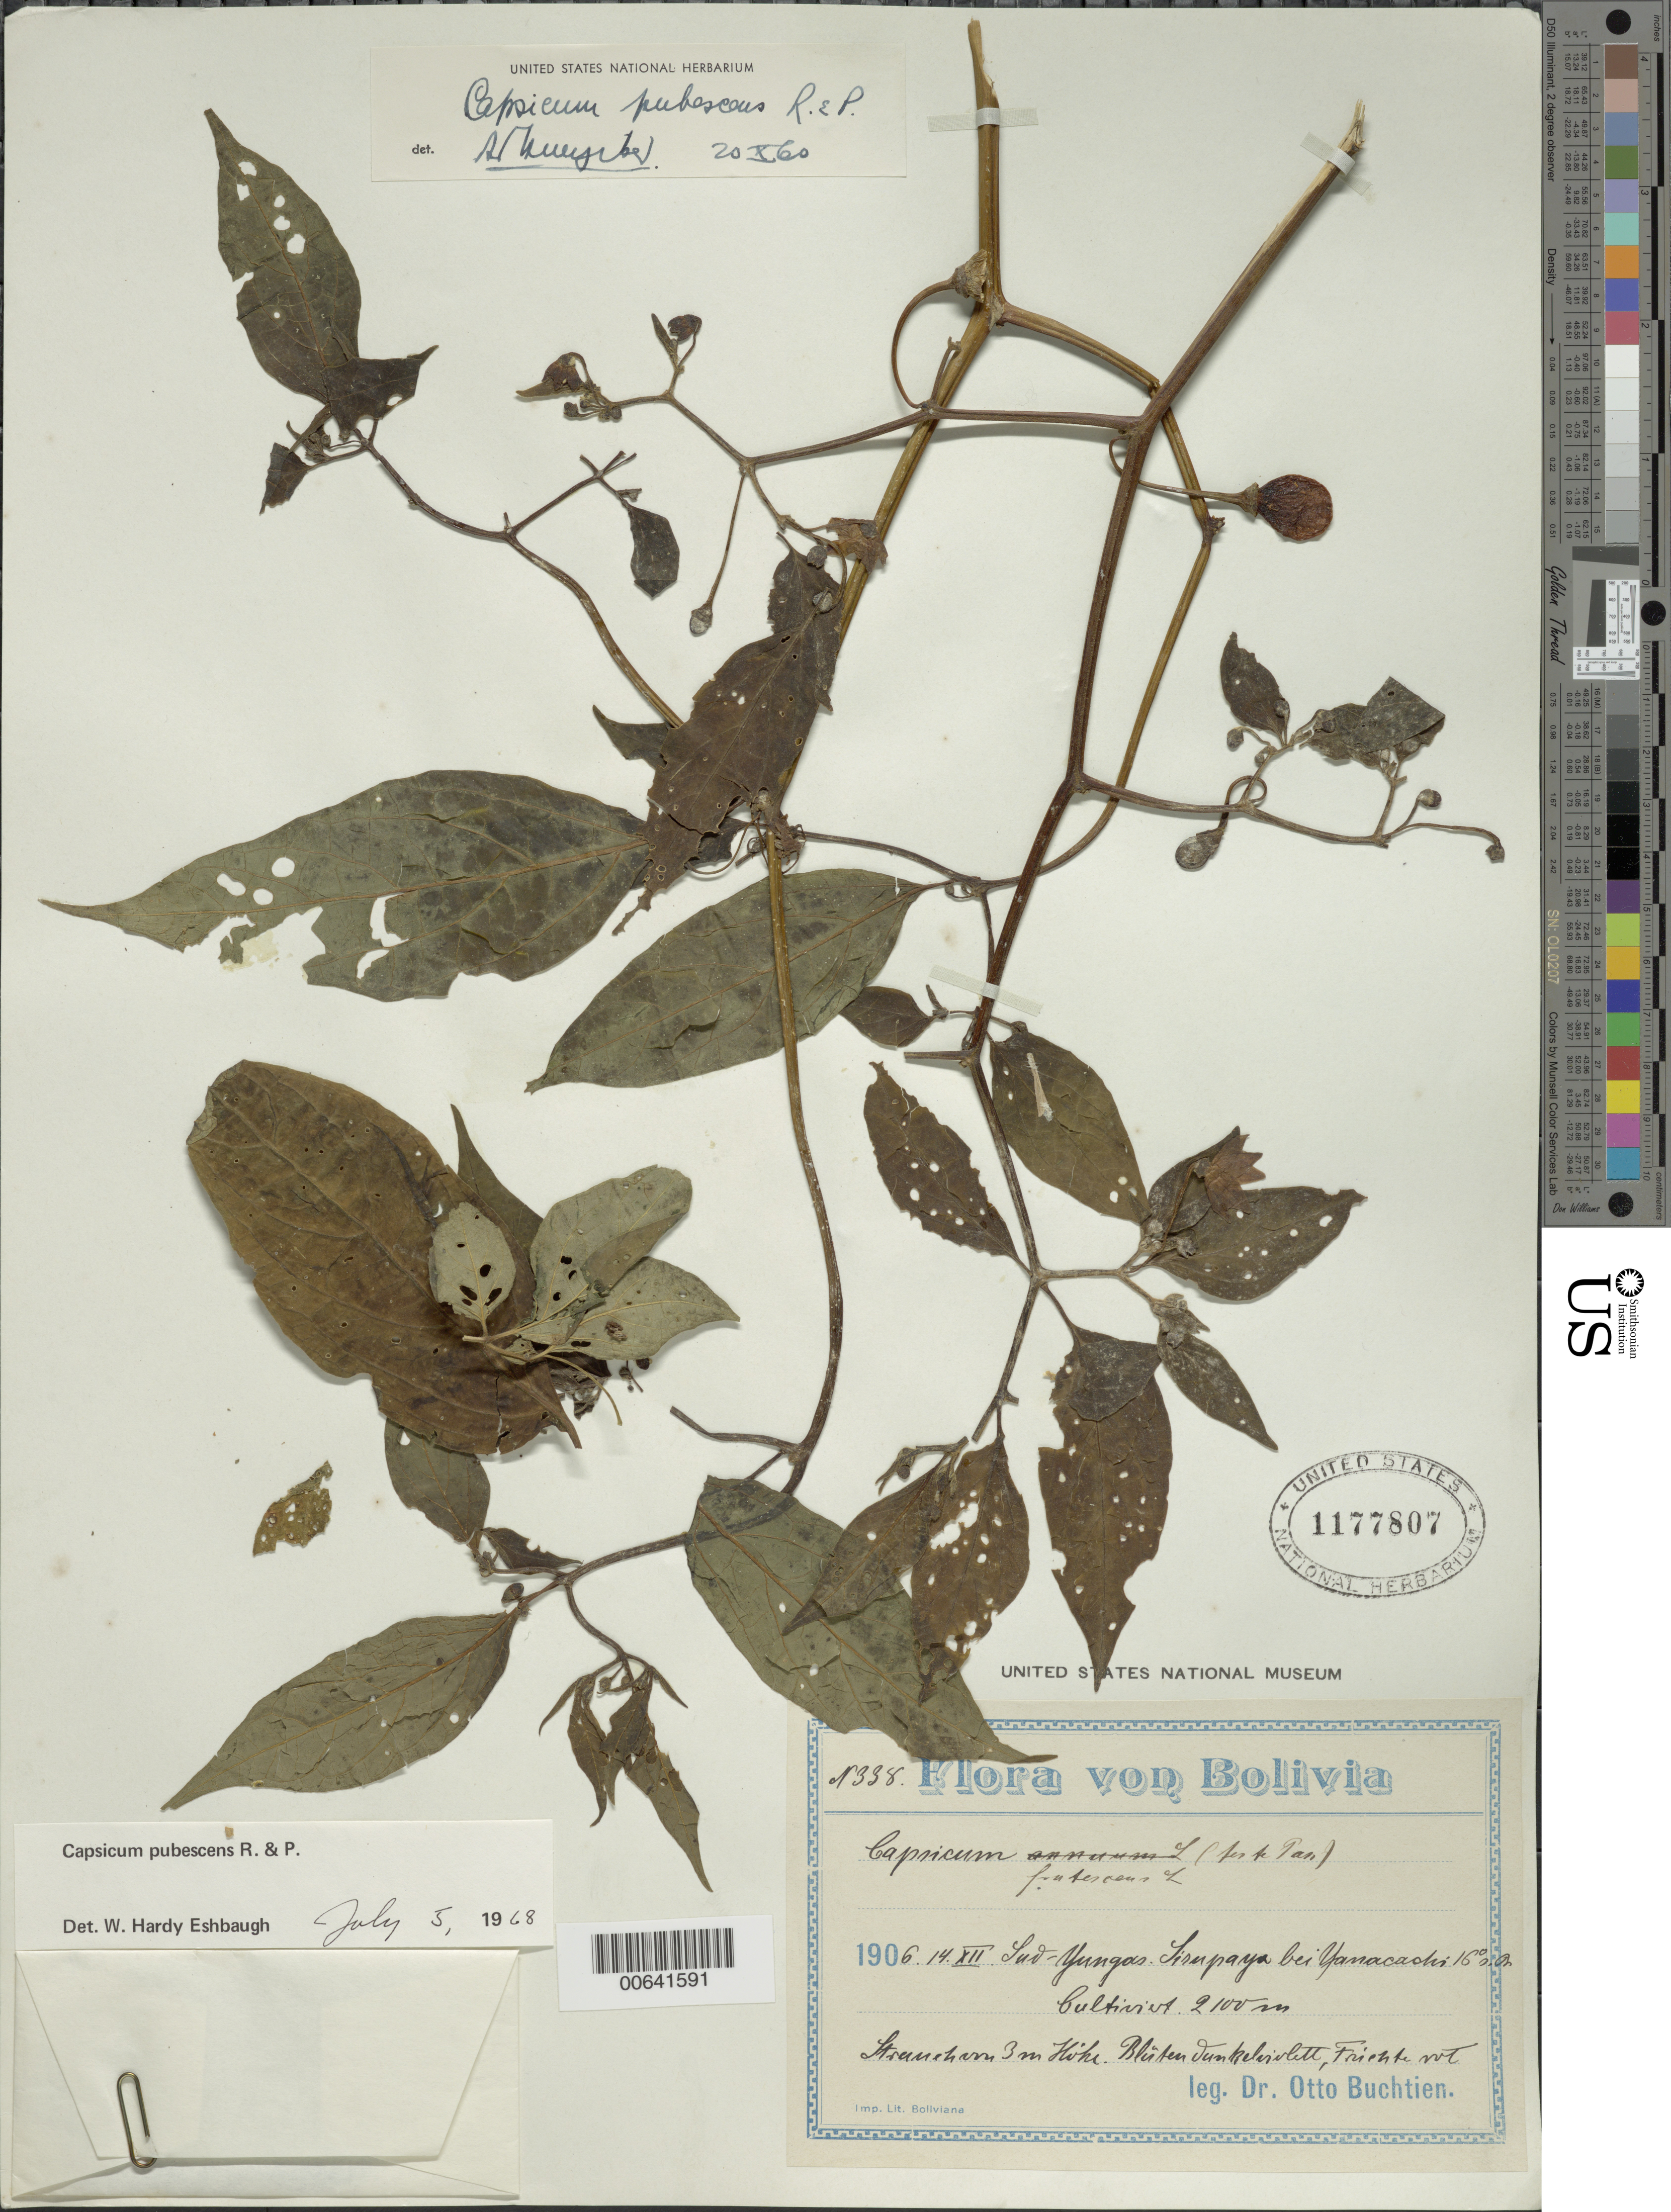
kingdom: Plantae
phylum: Tracheophyta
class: Magnoliopsida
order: Solanales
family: Solanaceae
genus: Capsicum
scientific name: Capsicum pubescens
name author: Ruiz & Pav.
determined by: Eshbaugh, W. H.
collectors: O. Buchtien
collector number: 338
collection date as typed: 14 Dec 1906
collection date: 1906-12-14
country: Bolivia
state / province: La Paz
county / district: Sud Yungas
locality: Sud Yungas. Lirupaya bei Yanacachi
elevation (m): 2100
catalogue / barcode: US 1177807